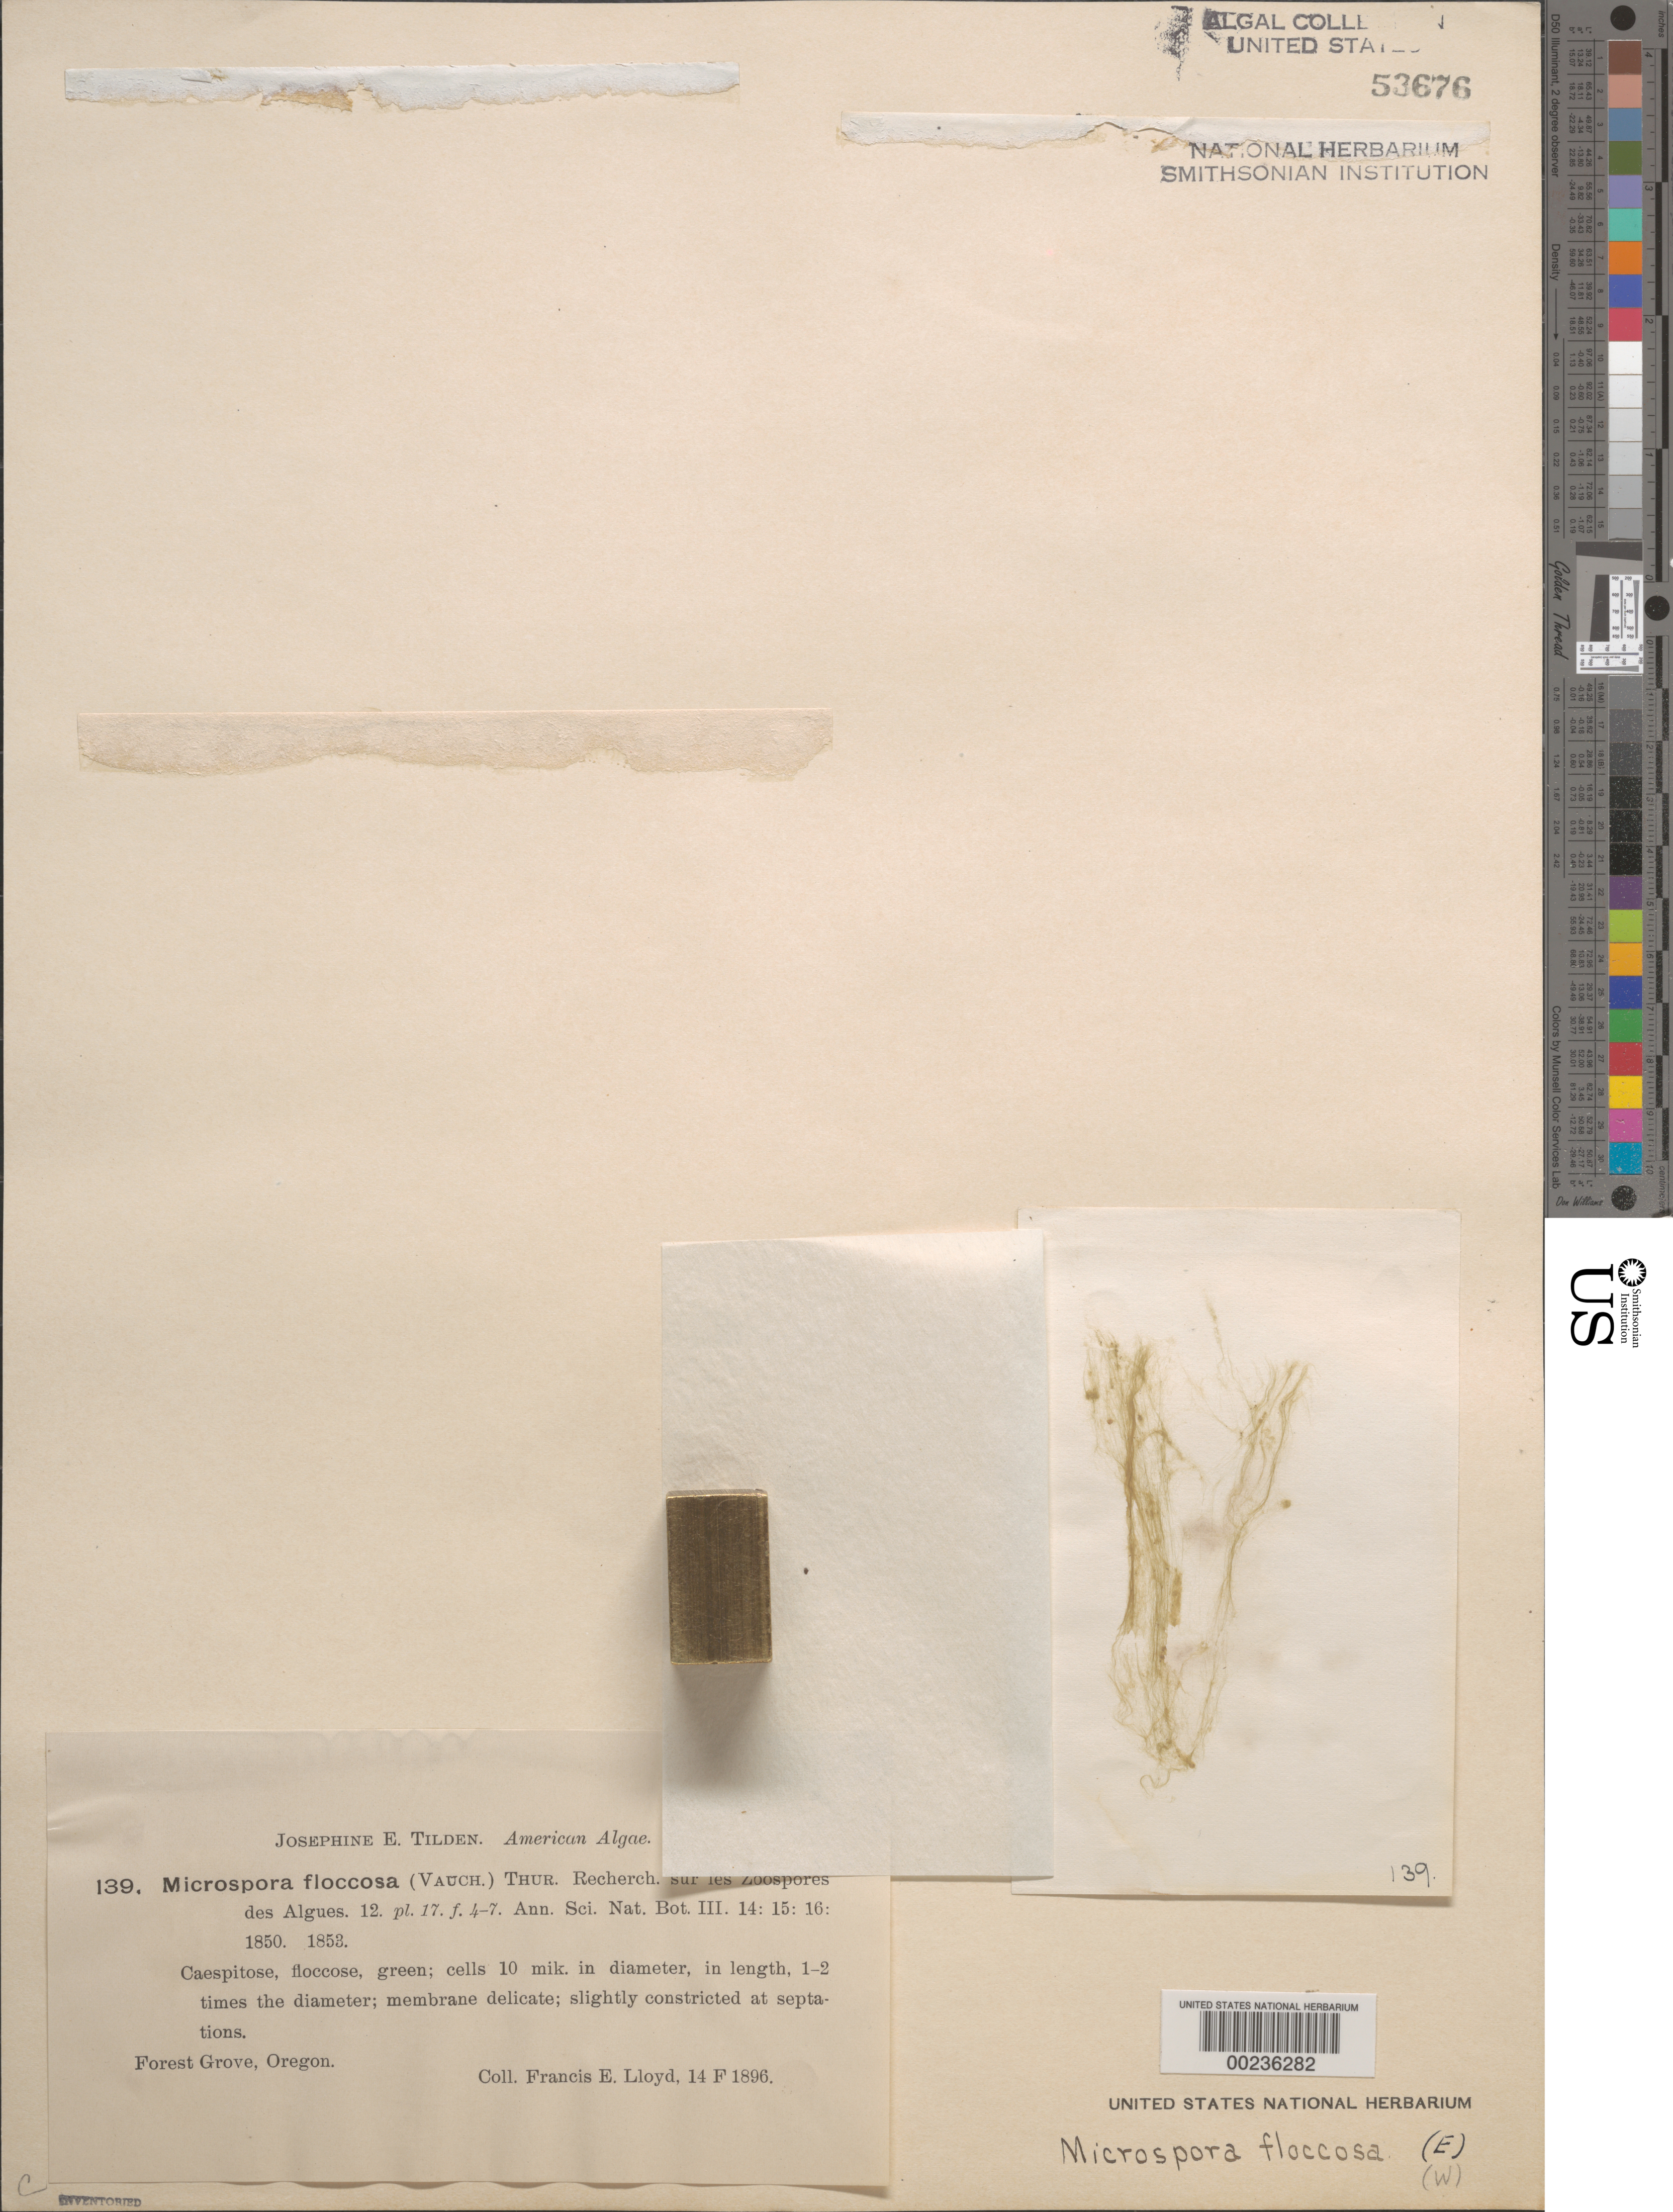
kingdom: Plantae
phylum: Chlorophyta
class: Chlorophyceae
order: Sphaeropleales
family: Microsporaceae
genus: Microspora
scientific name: Microspora floccosa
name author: (Vauch.) Thur.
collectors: F. E. Lloyd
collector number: JET 139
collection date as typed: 14 Feb 1896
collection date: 1896-02-14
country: United States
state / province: Oregon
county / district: Washington County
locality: Forest Grove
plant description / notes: Tilden, American Algae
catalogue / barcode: US 53676